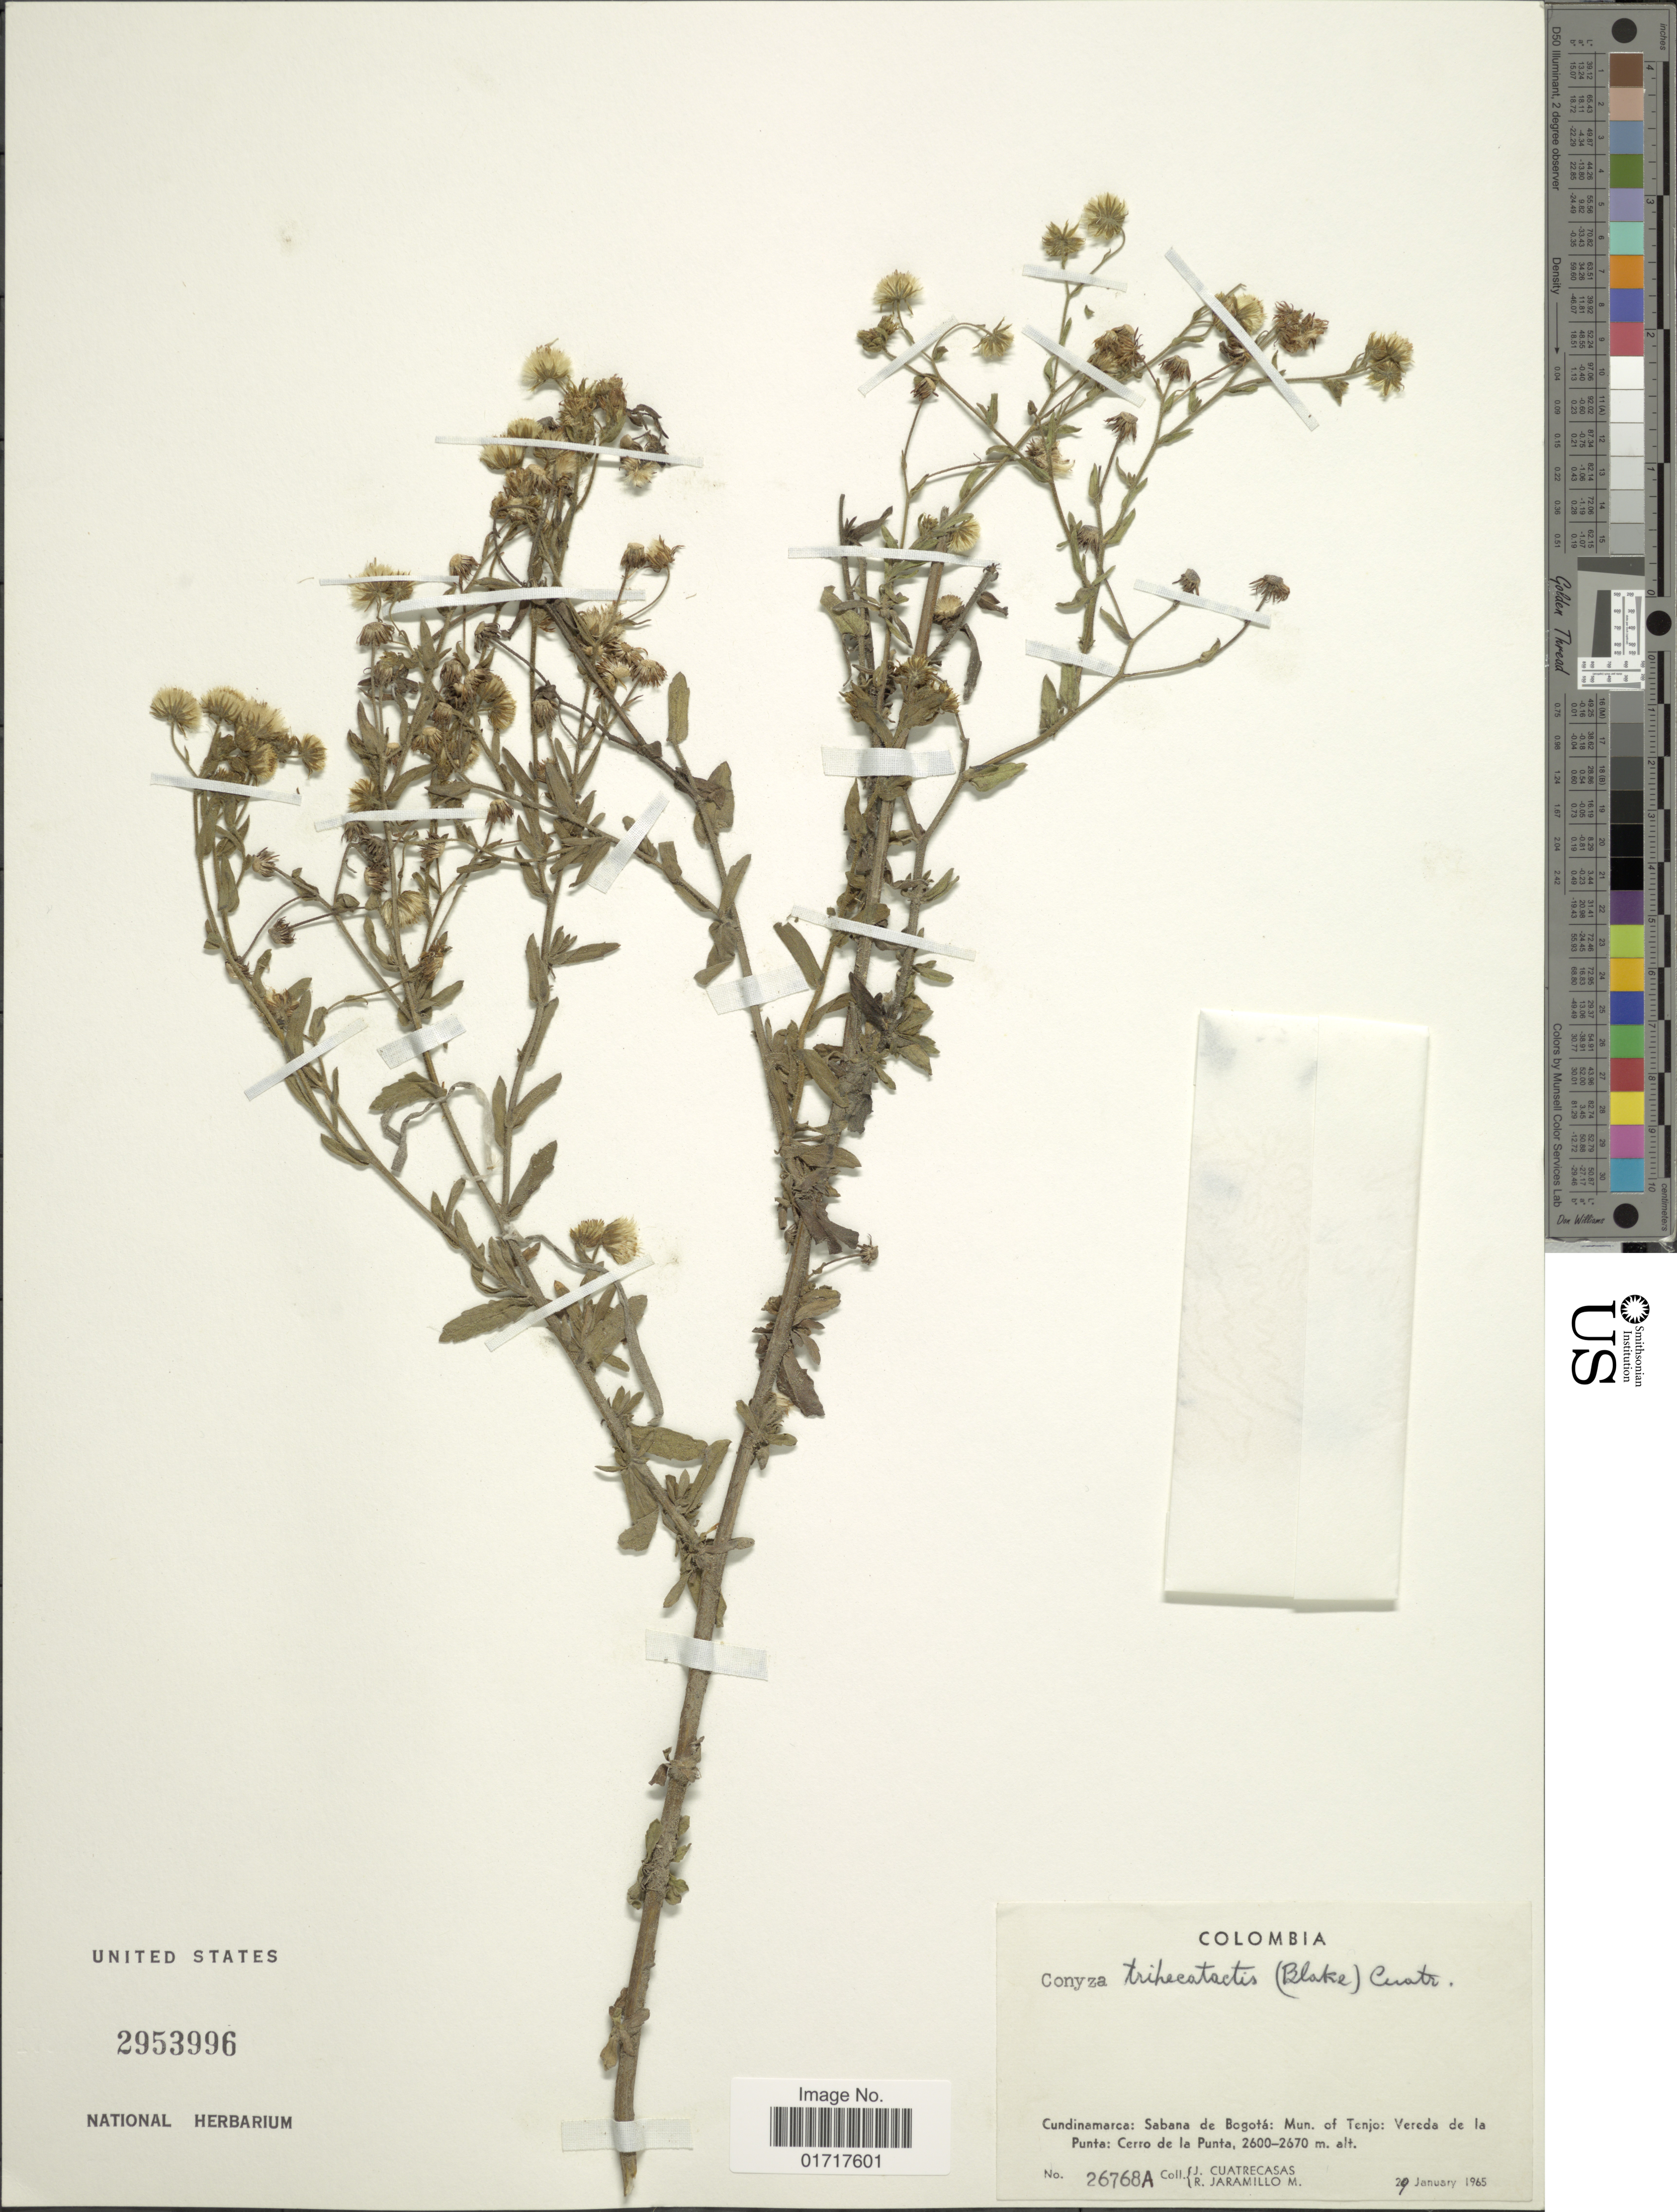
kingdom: Plantae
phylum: Tracheophyta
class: Magnoliopsida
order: Asterales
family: Asteraceae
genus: Conyza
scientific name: Conyza trihecatactis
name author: (S.F. Blake) Cuatrec.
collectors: J. Cuatrecasas & R. Jaramillo M.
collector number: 26768A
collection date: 1965-01-29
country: Colombia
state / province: Cundinamarca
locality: Cundinamarca: Sabana de Bogota: Mun. of Tenjo: Vereda de la Punta: Cerro de la Punta.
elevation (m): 2600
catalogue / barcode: US 2953996